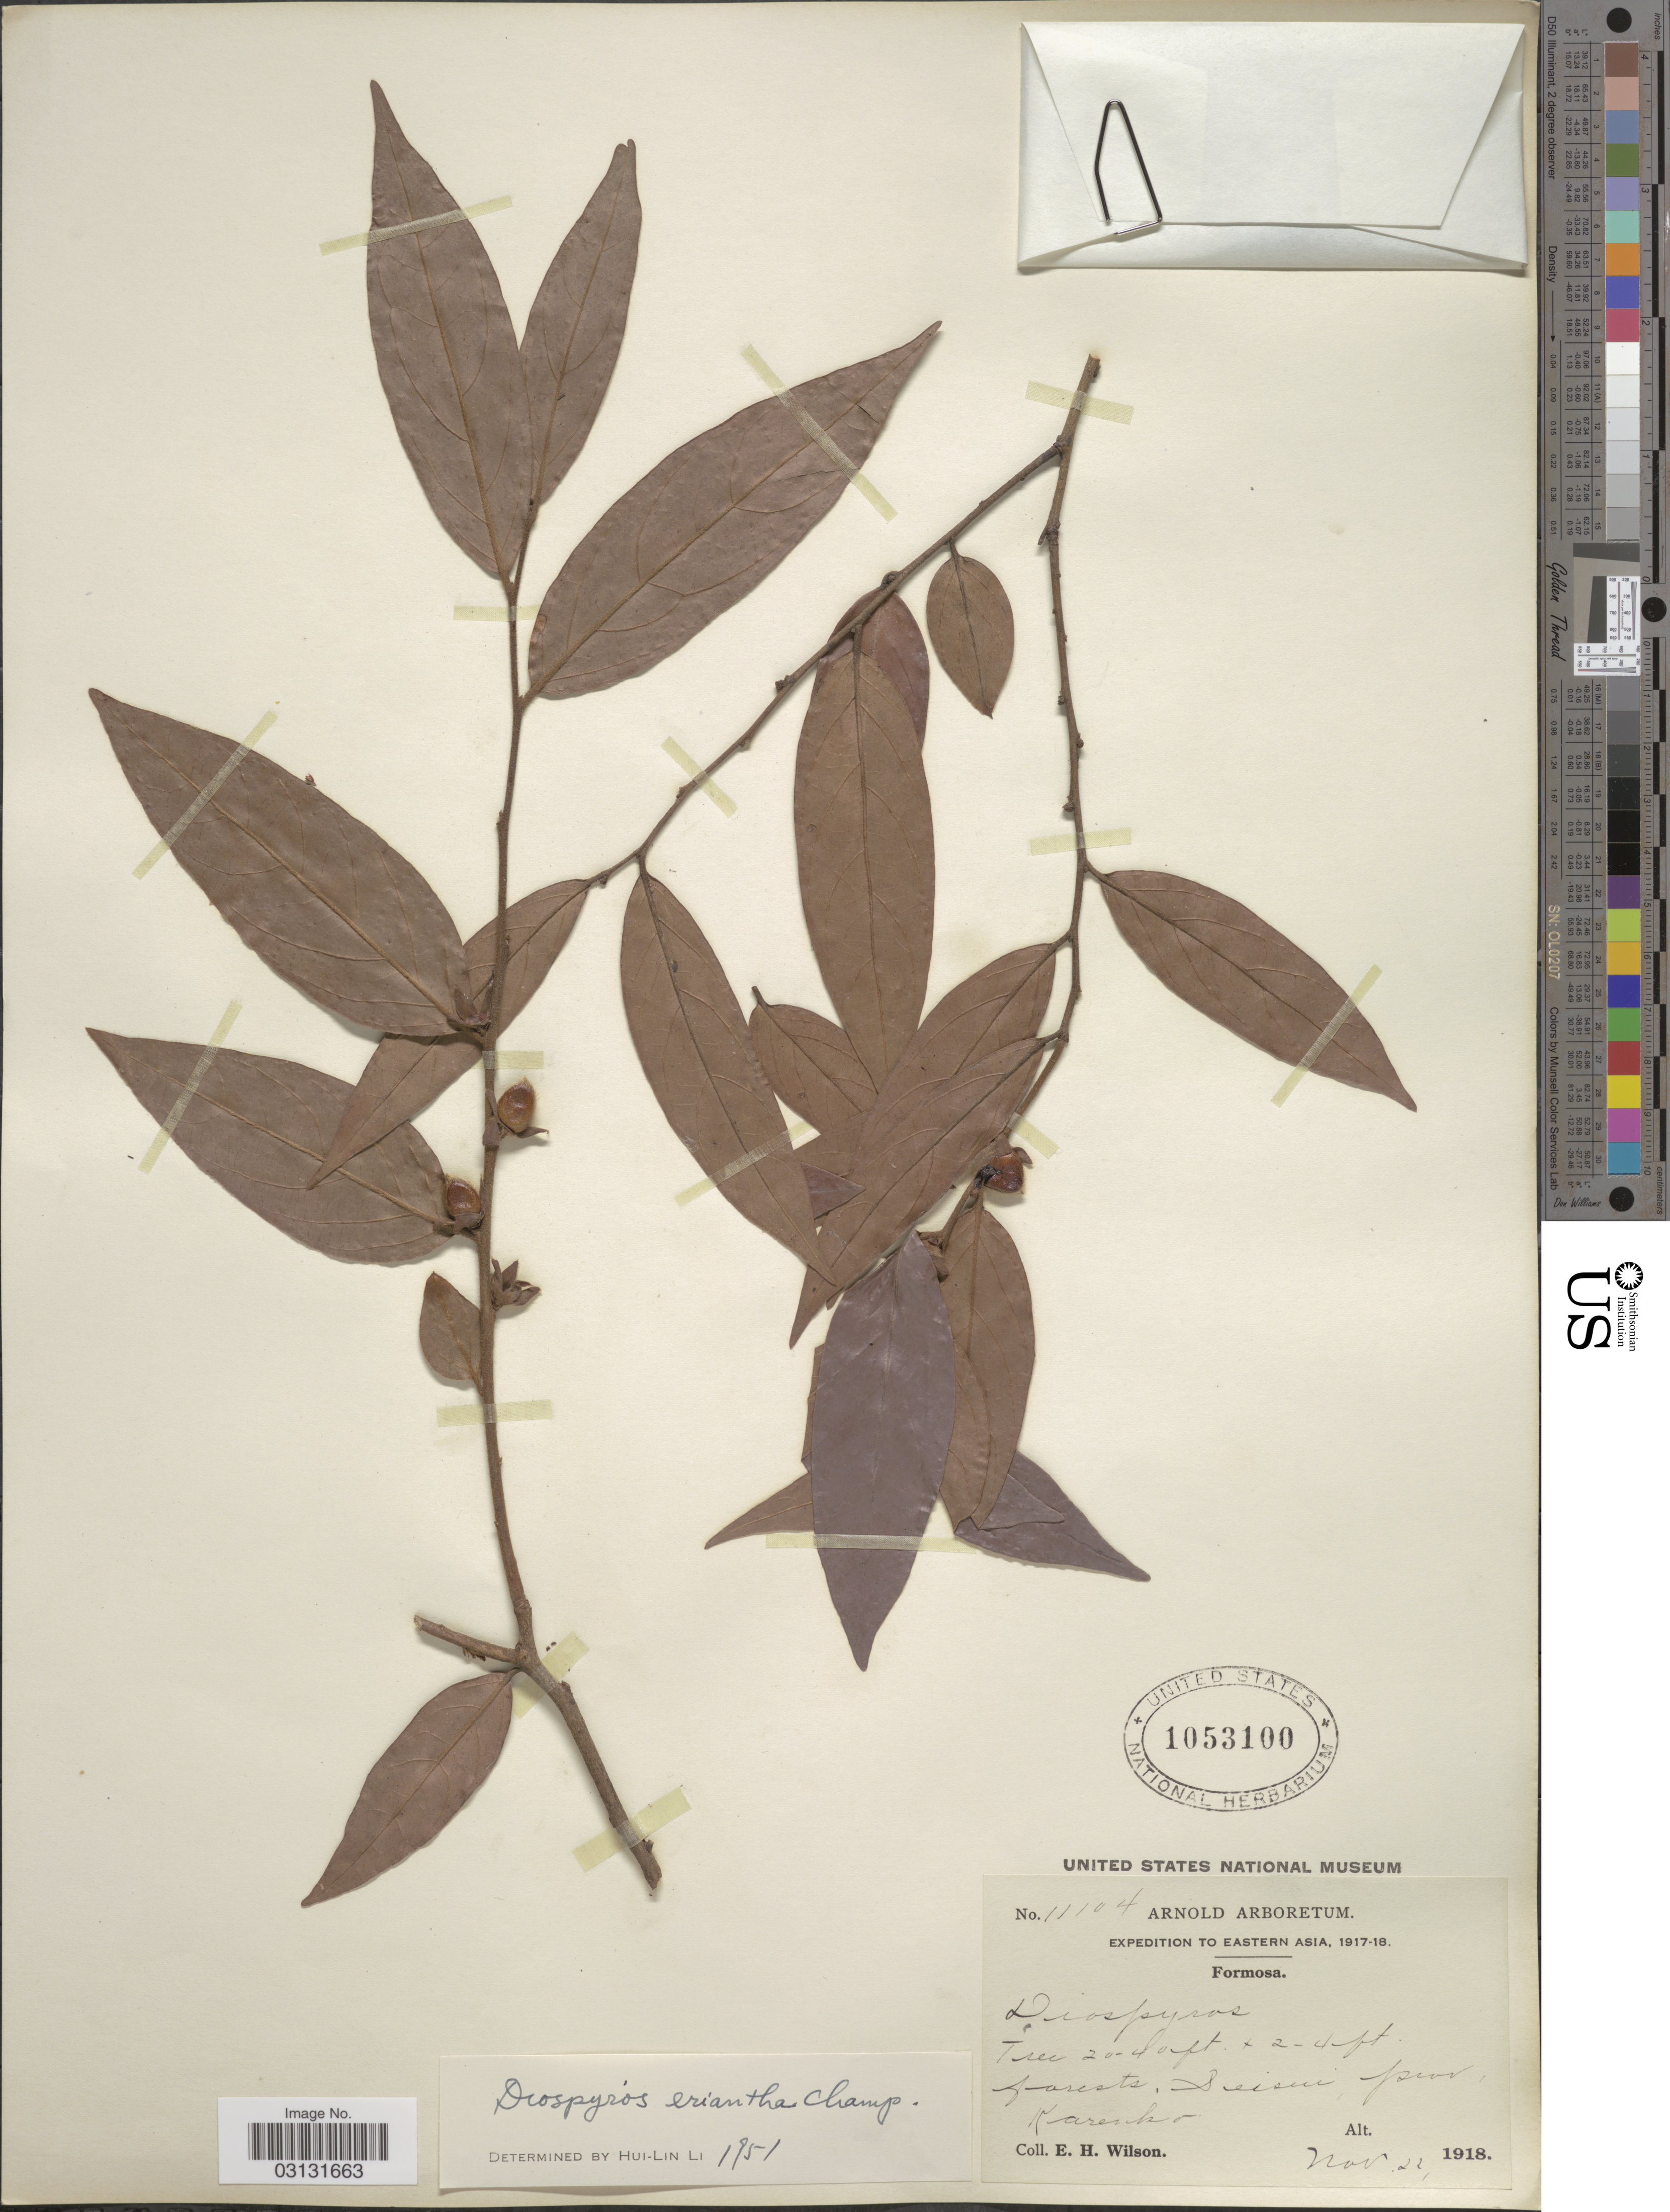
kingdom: Plantae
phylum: Tracheophyta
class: Magnoliopsida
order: Ericales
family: Ebenaceae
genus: Diospyros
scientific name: Diospyros eriantha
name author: Champ. ex Benth.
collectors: E. Wilson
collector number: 11104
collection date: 1918-11-22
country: Taiwan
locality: Eastern Asia. Formosa. Seisui prov. Karenko.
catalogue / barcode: US 1053100